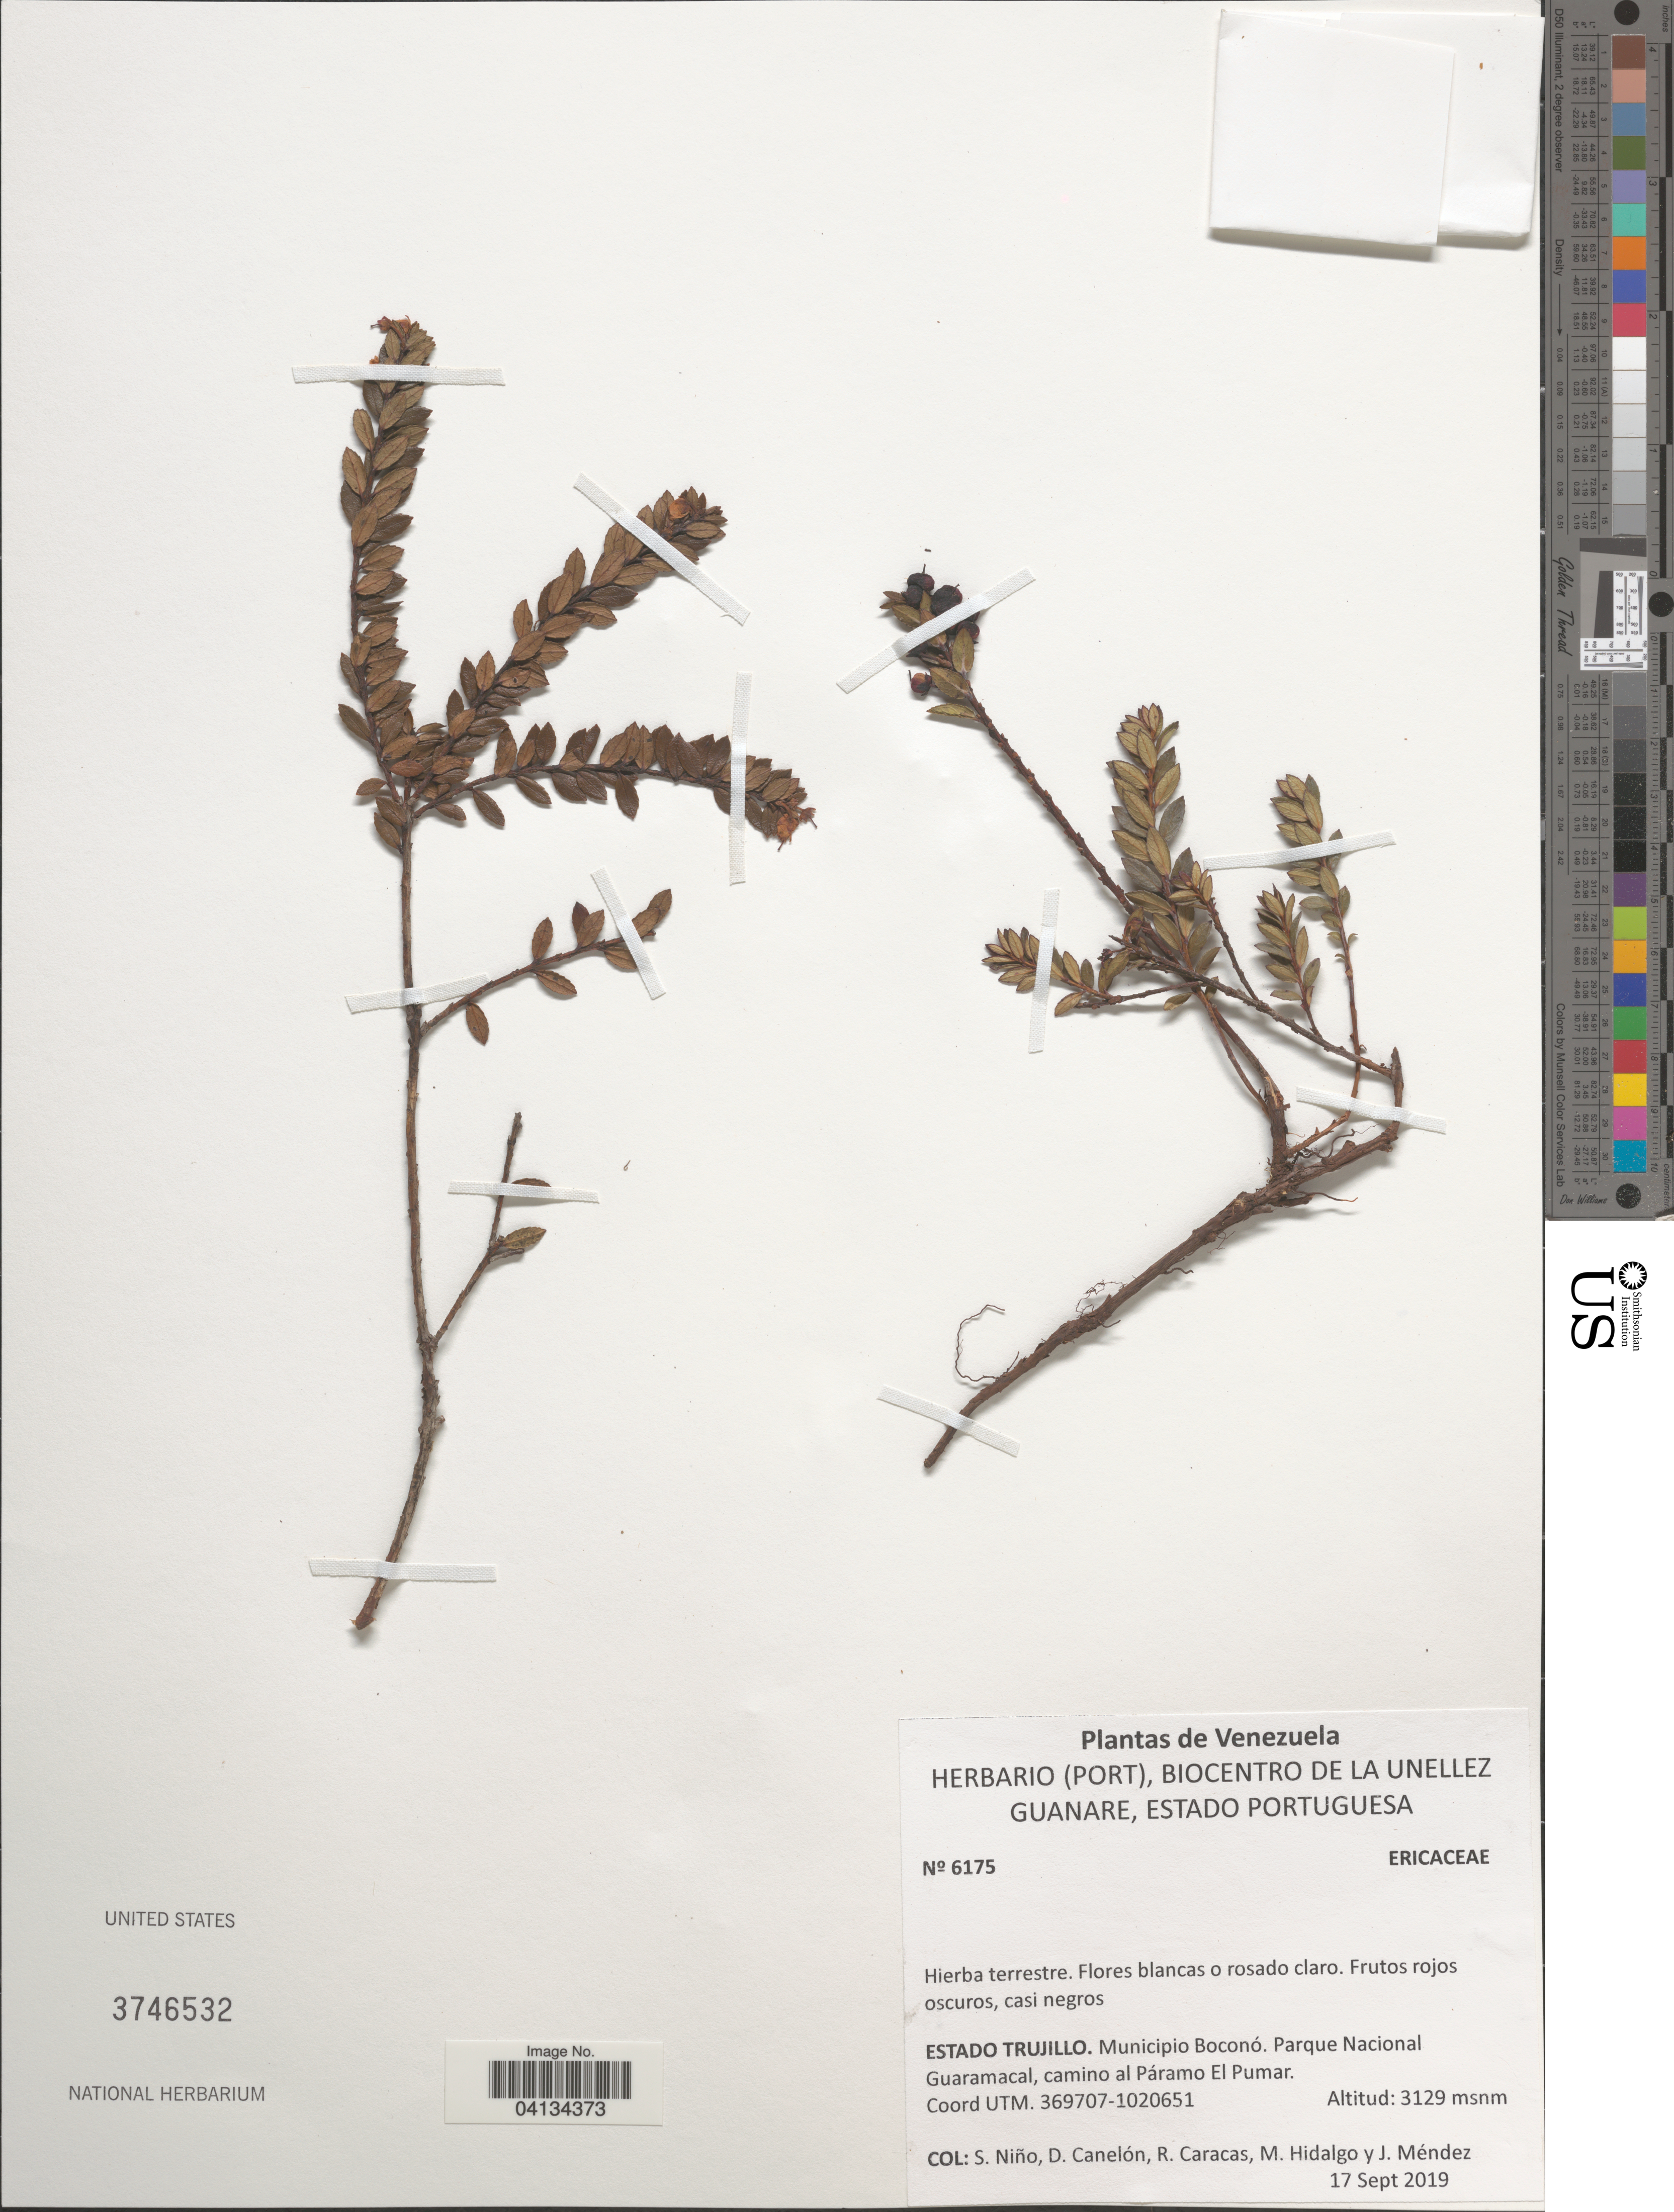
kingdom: Plantae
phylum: Tracheophyta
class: Magnoliopsida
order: Ericales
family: Ericaceae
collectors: S. M. Niño, D. Canelón, R. Caracas, M. Hidalgo & J. Mendez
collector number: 6175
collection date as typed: Transcribed d/m/y: 17/9/2019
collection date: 2019-09-17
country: Venezuela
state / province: Trujillo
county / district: Boconó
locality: Parque Nacional Guaramacal, camino al Páramo El Pumar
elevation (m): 3129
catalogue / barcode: US 3746532